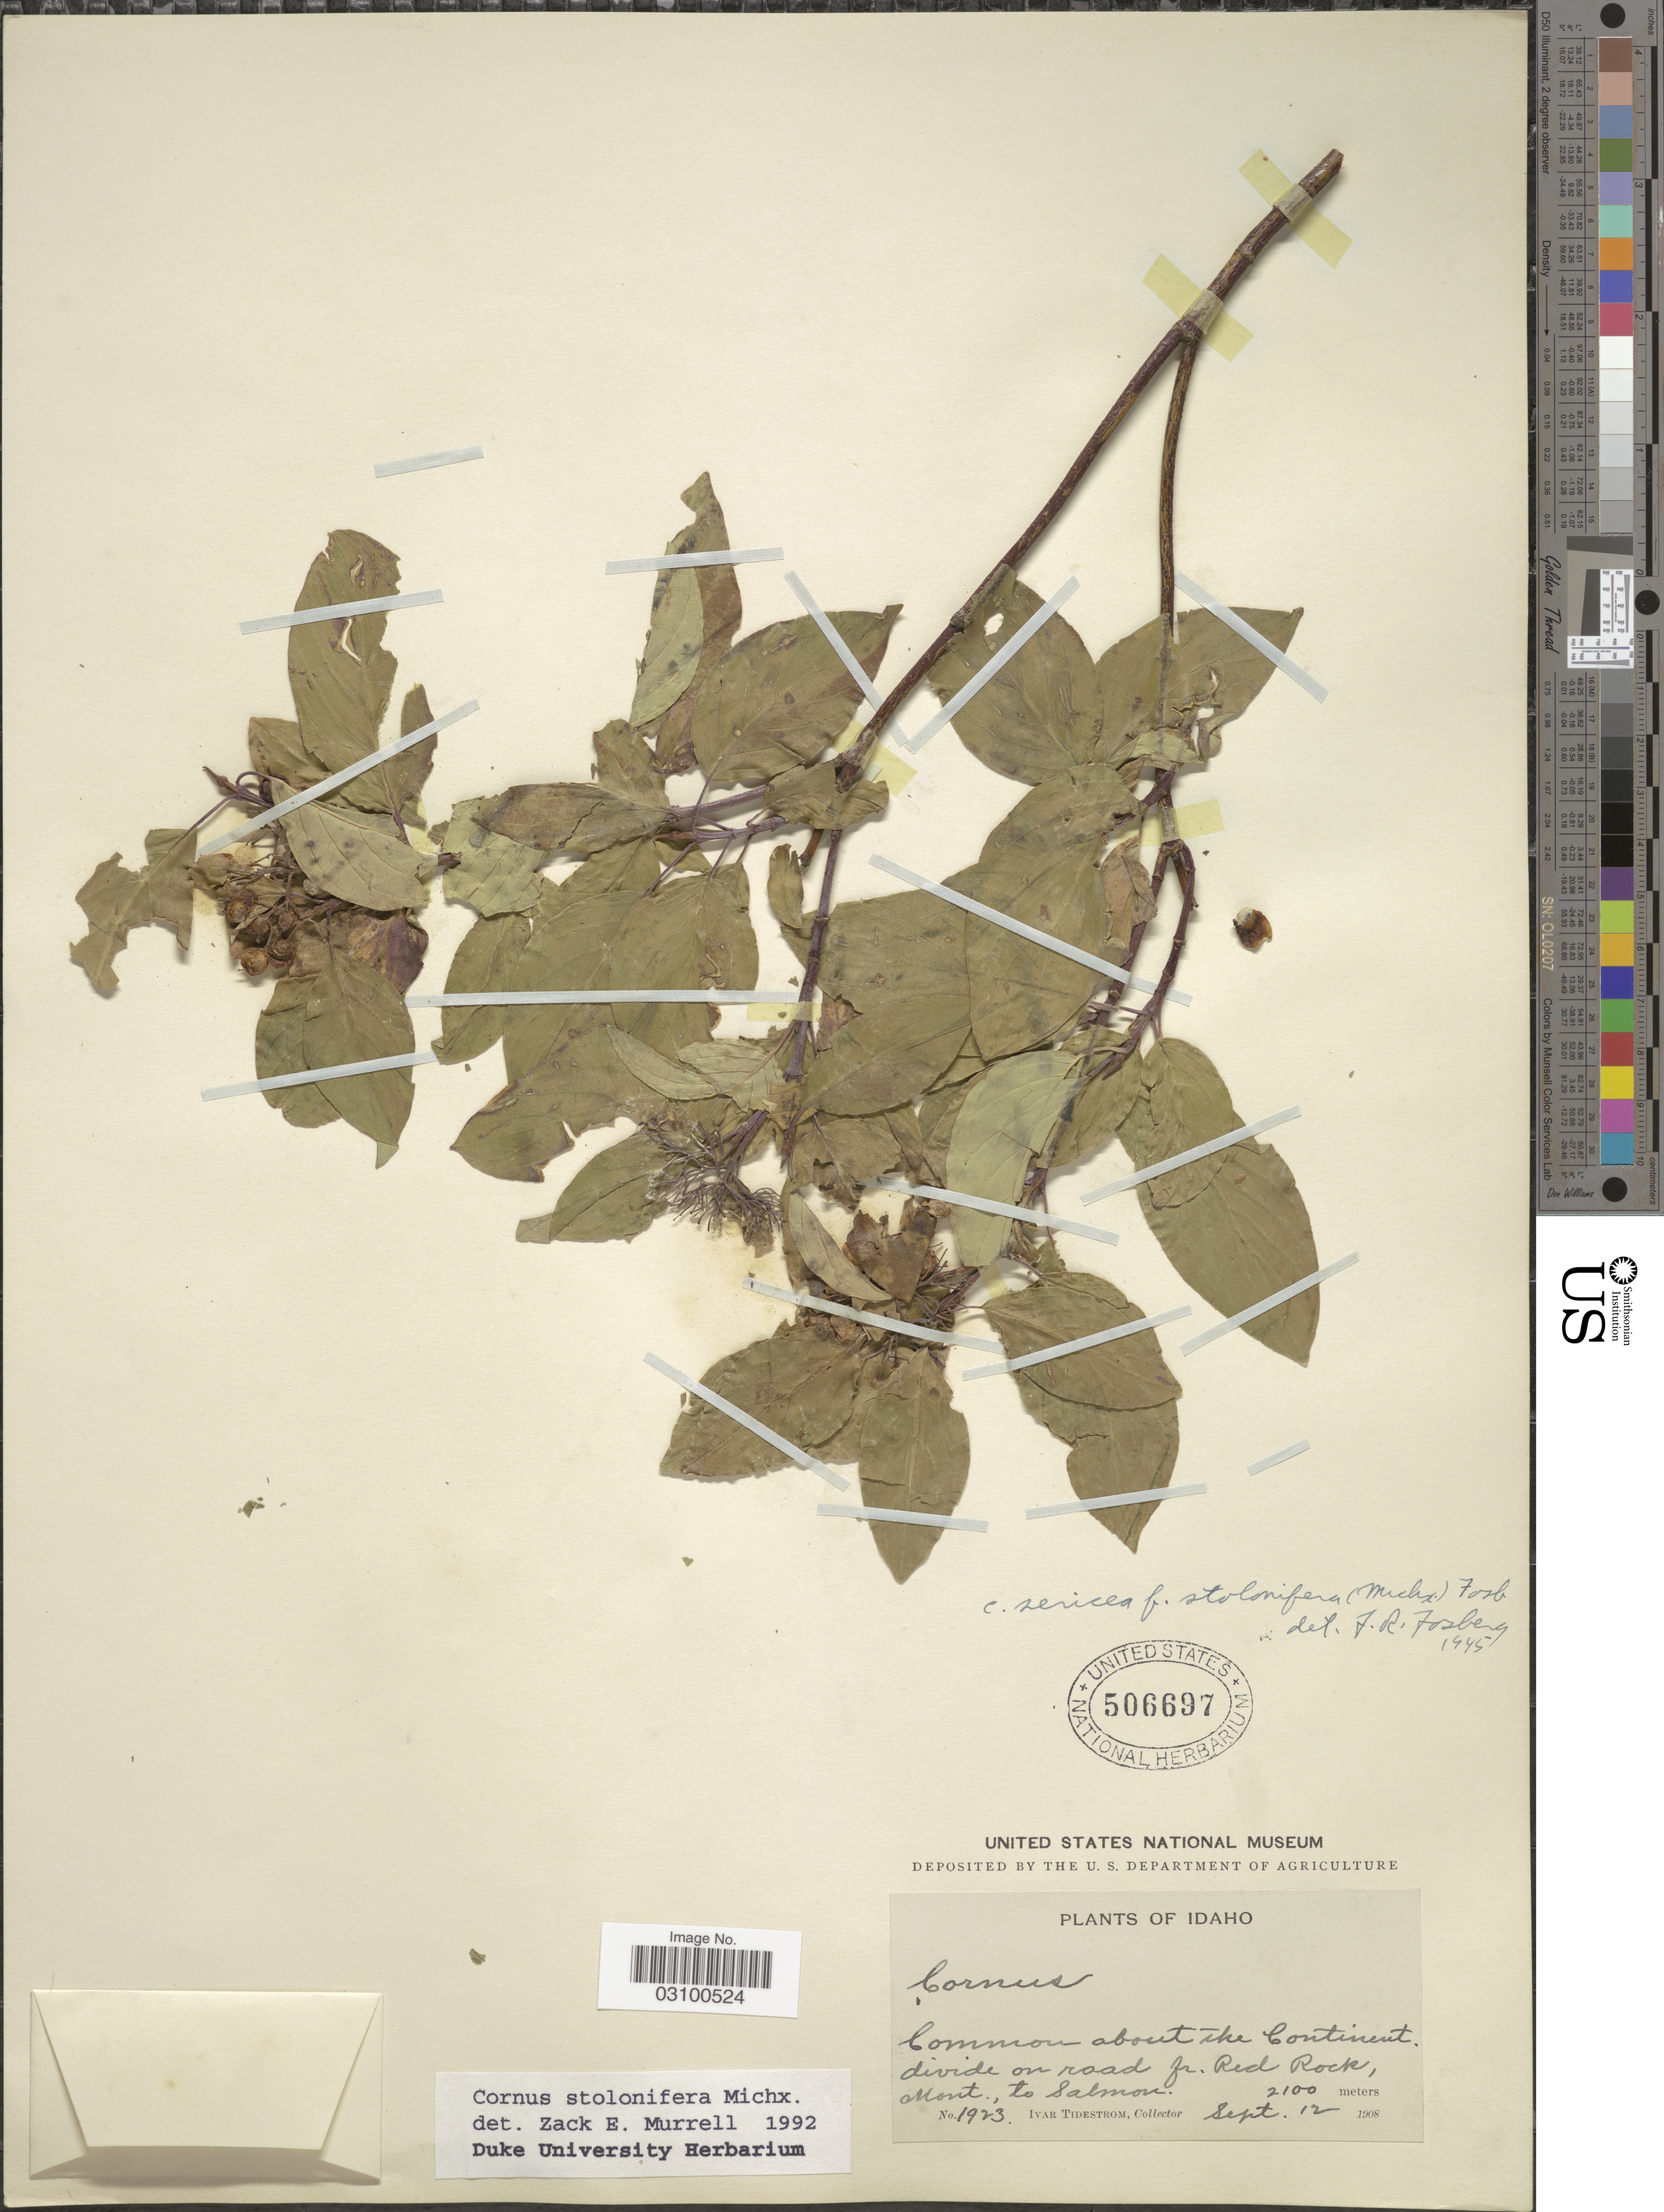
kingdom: Plantae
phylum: Tracheophyta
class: Magnoliopsida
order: Cornales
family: Cornaceae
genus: Cornus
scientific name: Cornus sericea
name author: L.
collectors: I. F. Tidestrom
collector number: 1923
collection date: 1908-09-12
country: United States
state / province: Idaho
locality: Common about the Continent. Divide on road fr. Red Rock, Mont., to Salmon.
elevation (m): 2100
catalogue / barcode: US 506697